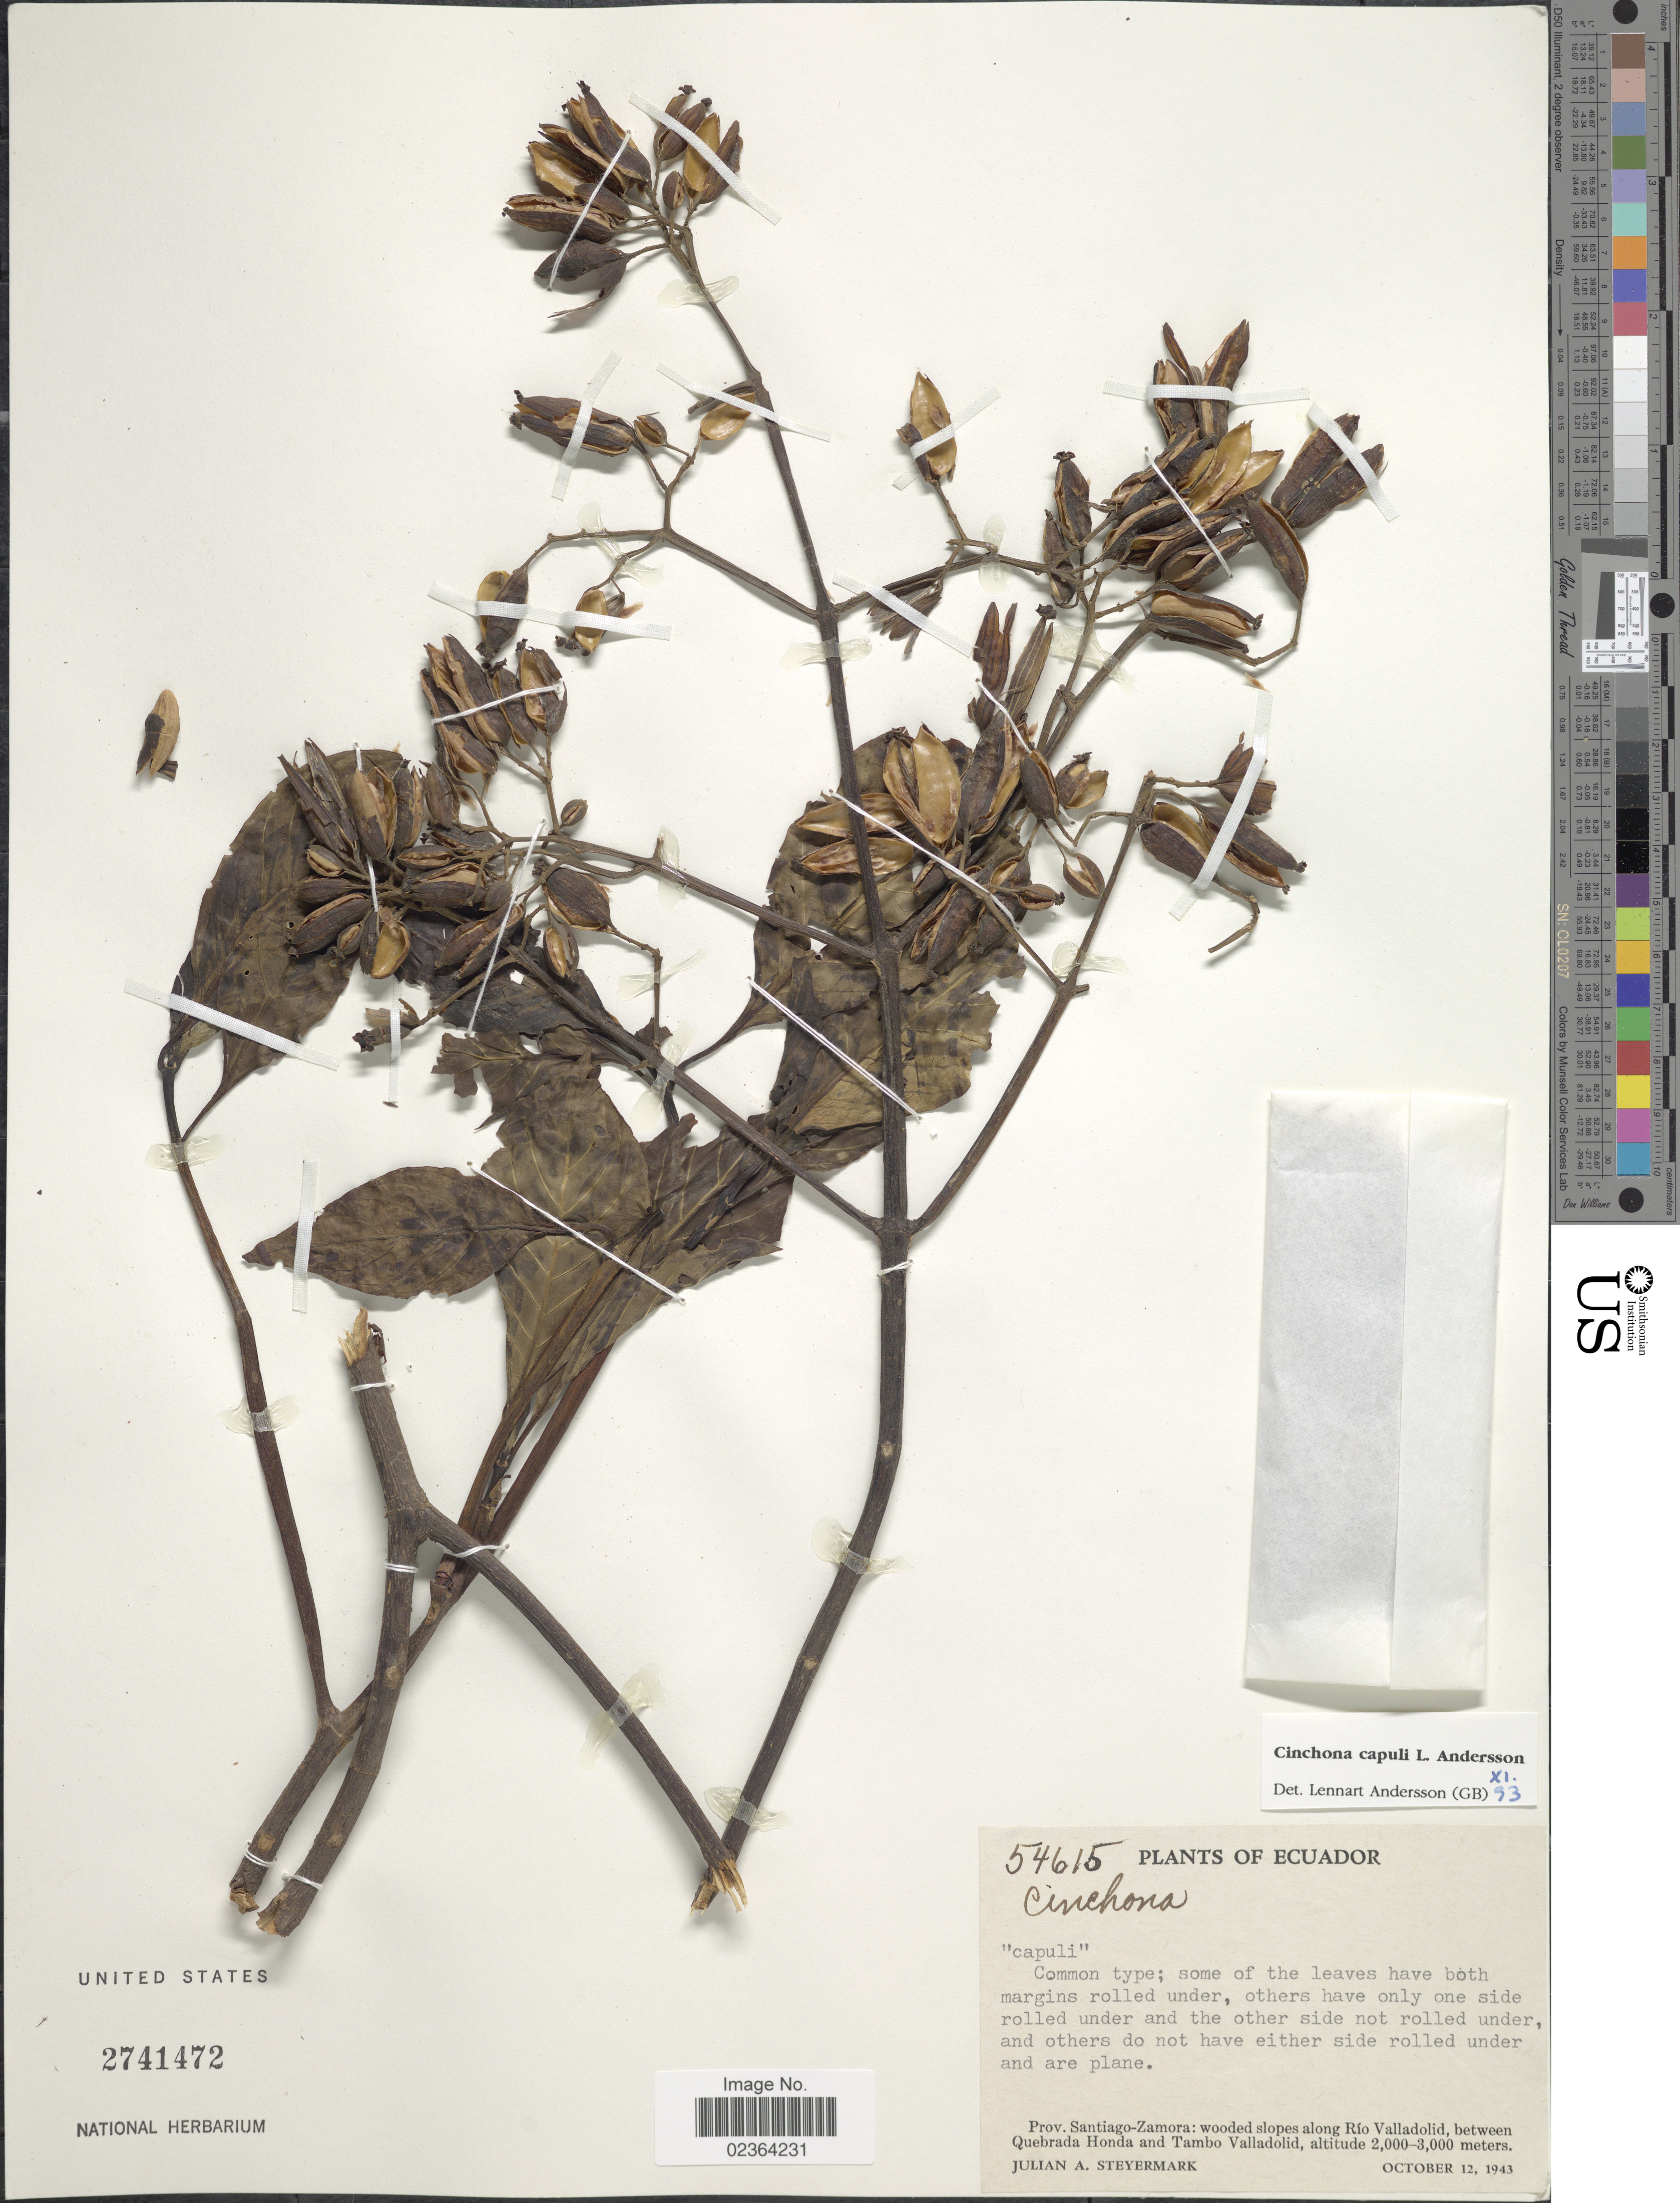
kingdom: Plantae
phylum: Tracheophyta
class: Magnoliopsida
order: Gentianales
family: Rubiaceae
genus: Cinchona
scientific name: Cinchona capuli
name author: L. Andersson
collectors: J. Steyermark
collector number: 54615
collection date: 1943-10-12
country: Ecuador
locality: Prov. Santiago-Zamora: wooded slopes along Rio Valladolid, between Quebrada Honda and Tambo Valladolid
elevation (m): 2000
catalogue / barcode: US 2741472